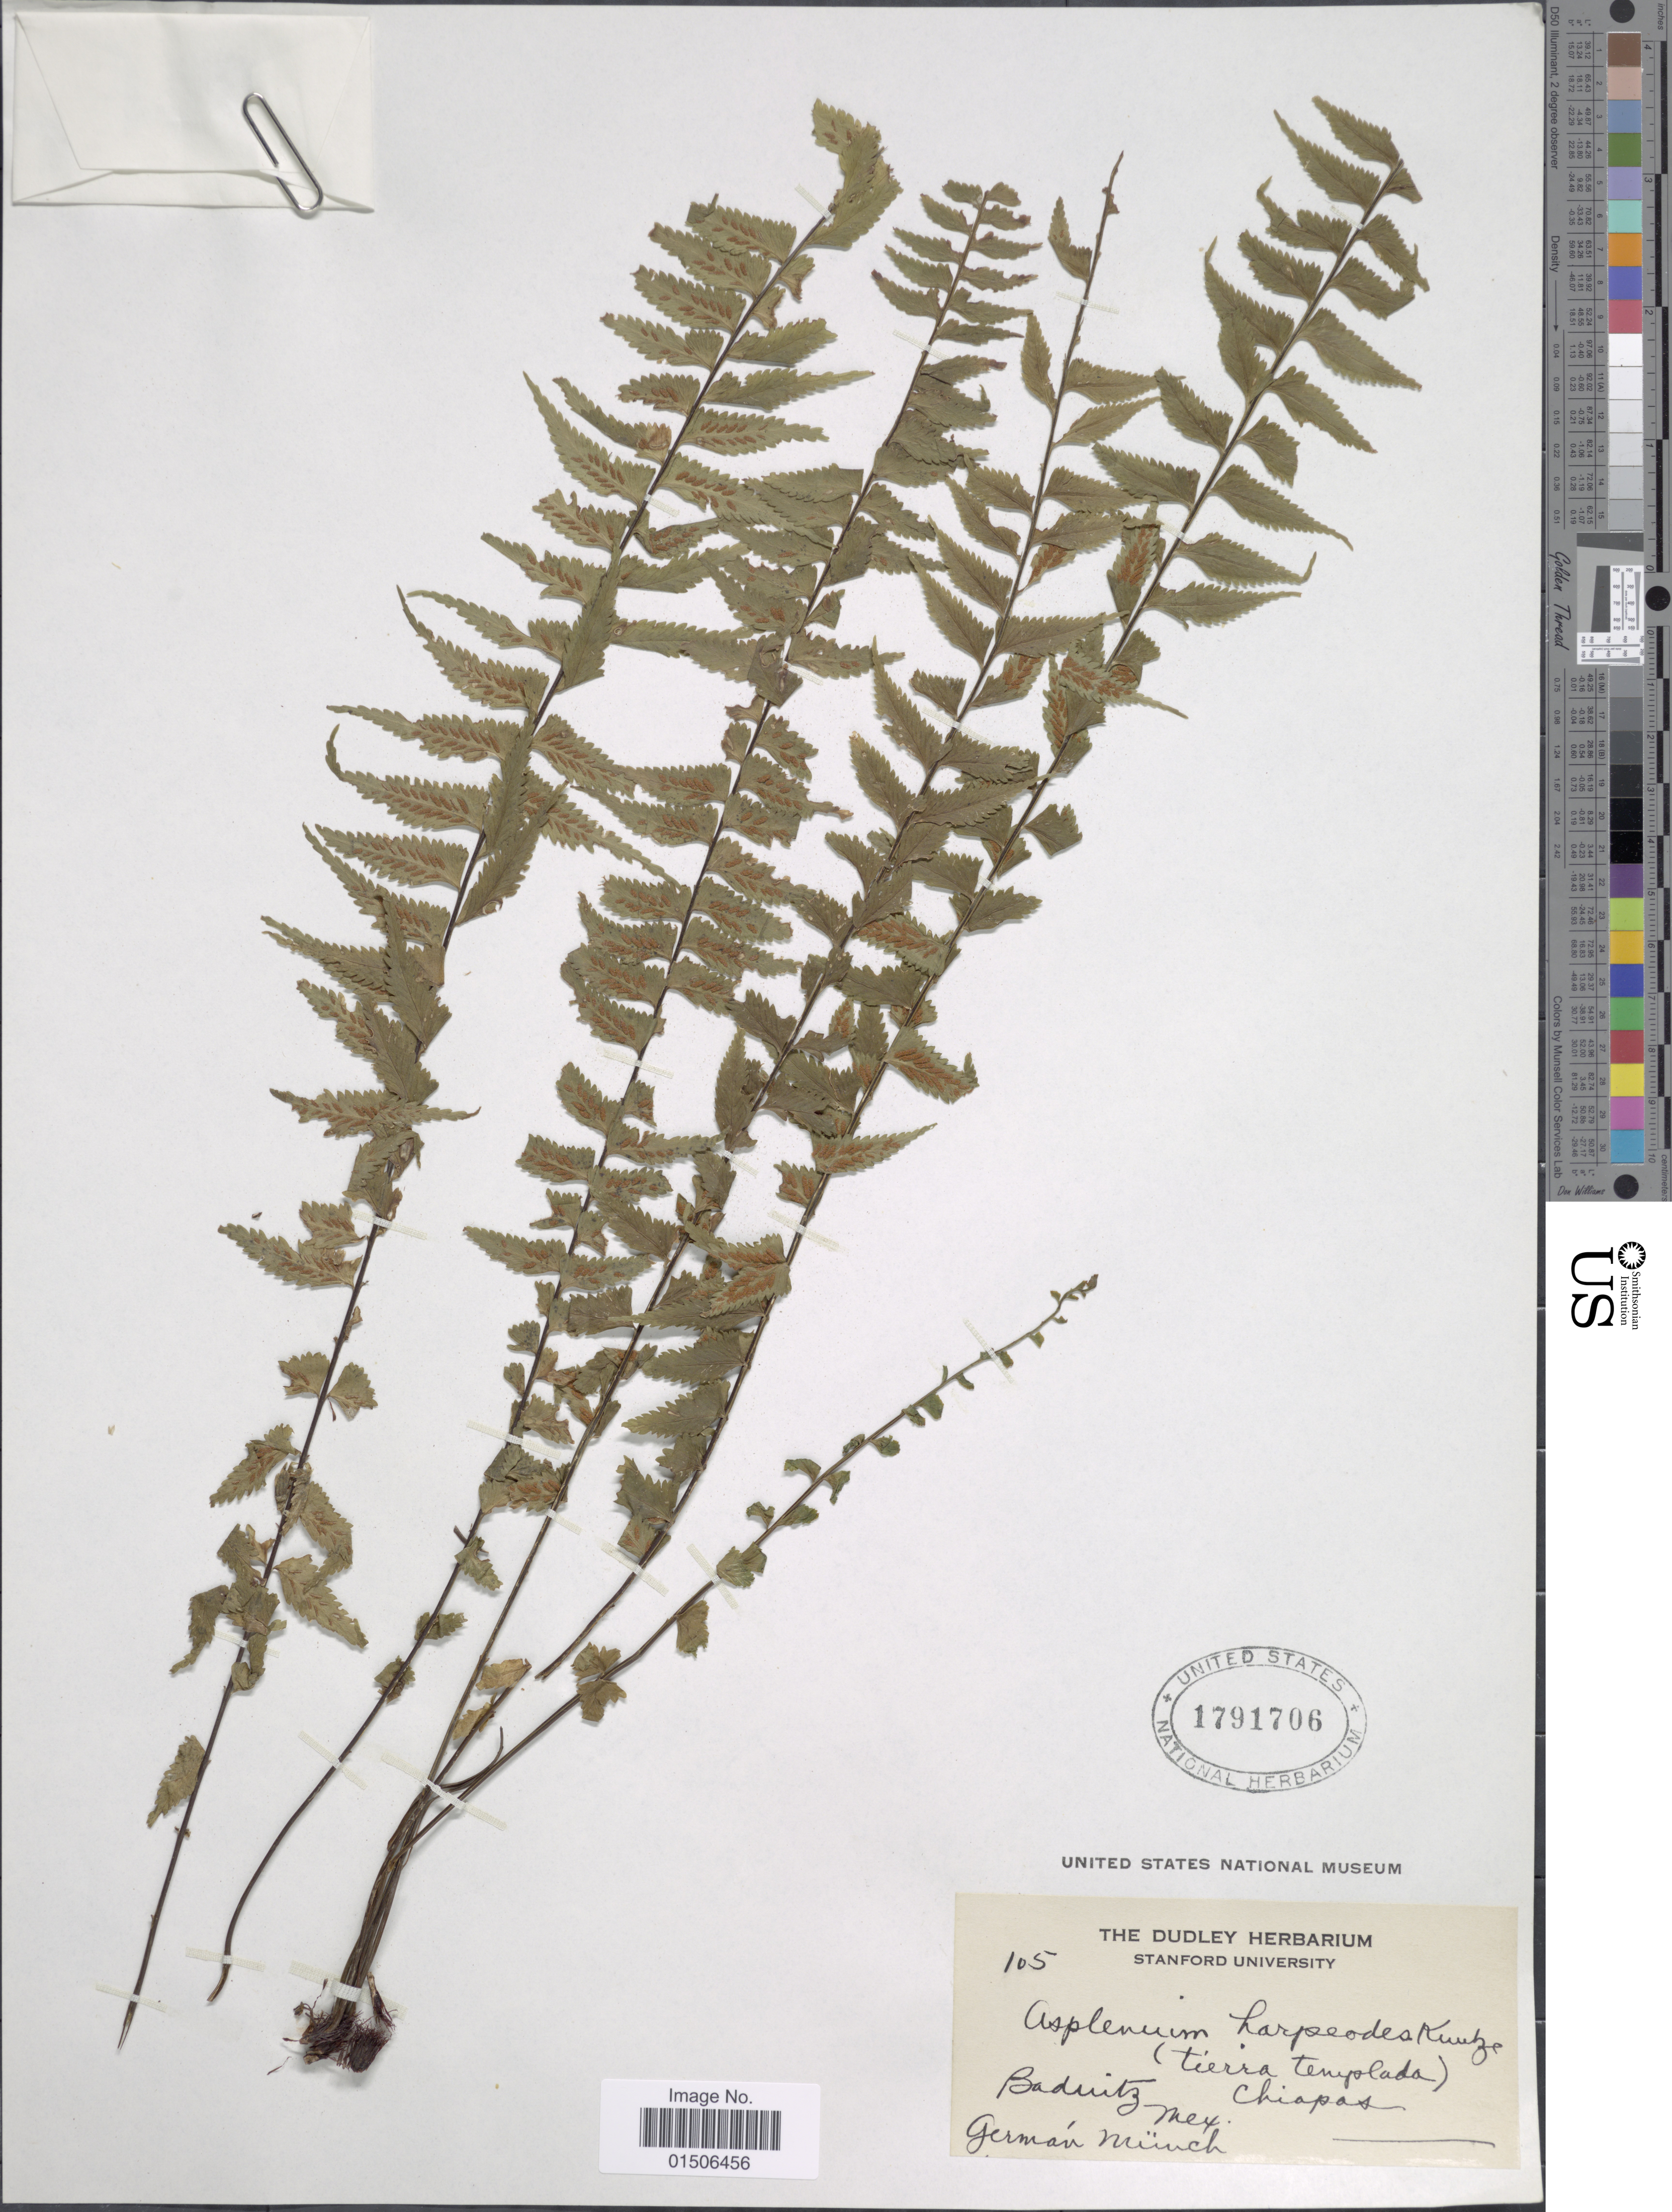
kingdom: Plantae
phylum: Tracheophyta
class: Polypodiopsida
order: Polypodiales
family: Aspleniaceae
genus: Asplenium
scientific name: Asplenium harpeodes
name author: Kunze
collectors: G. Munch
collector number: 105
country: Mexico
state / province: Chiapas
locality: (tierra templada), Baduitz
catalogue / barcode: US 1791706